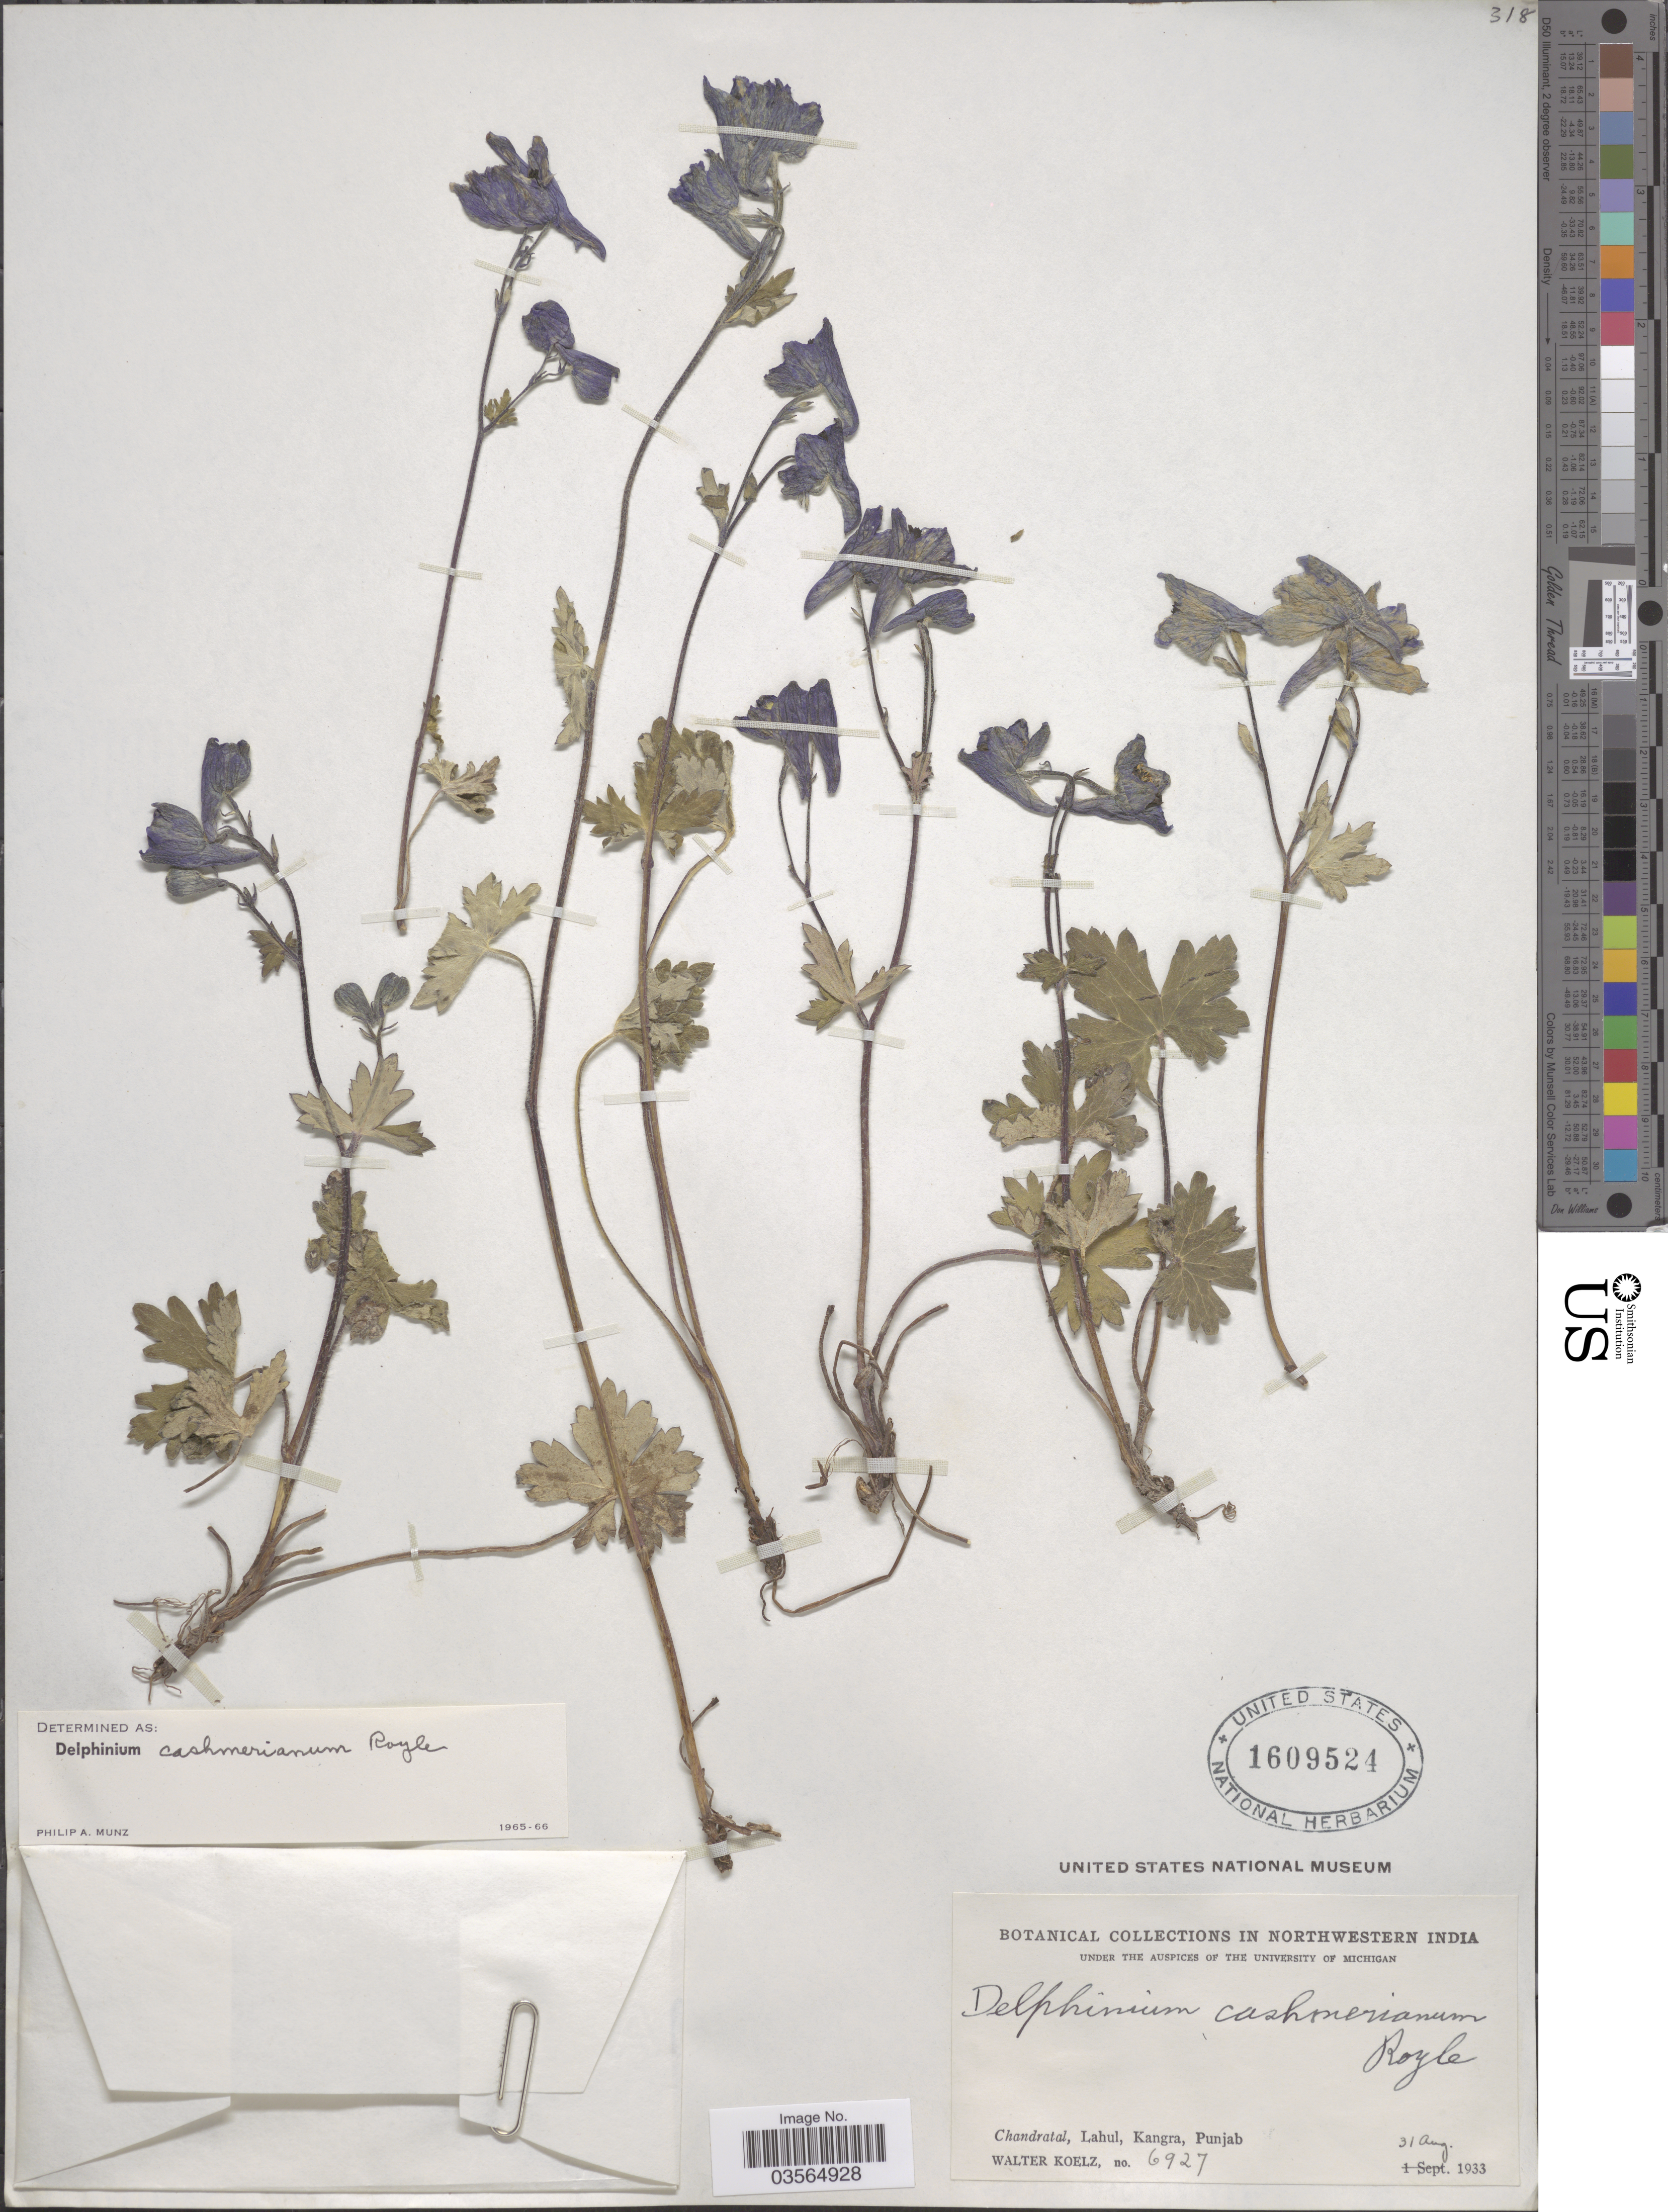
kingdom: Plantae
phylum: Tracheophyta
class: Magnoliopsida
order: Ranunculales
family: Ranunculaceae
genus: Delphinium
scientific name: Delphinium cashmerianum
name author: Royle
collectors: W. N. Koelz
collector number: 6927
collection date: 1933-08-31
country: India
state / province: Punjab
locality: Northwestern India. Chandratal, Lahul, Kangra.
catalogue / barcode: US 1609524